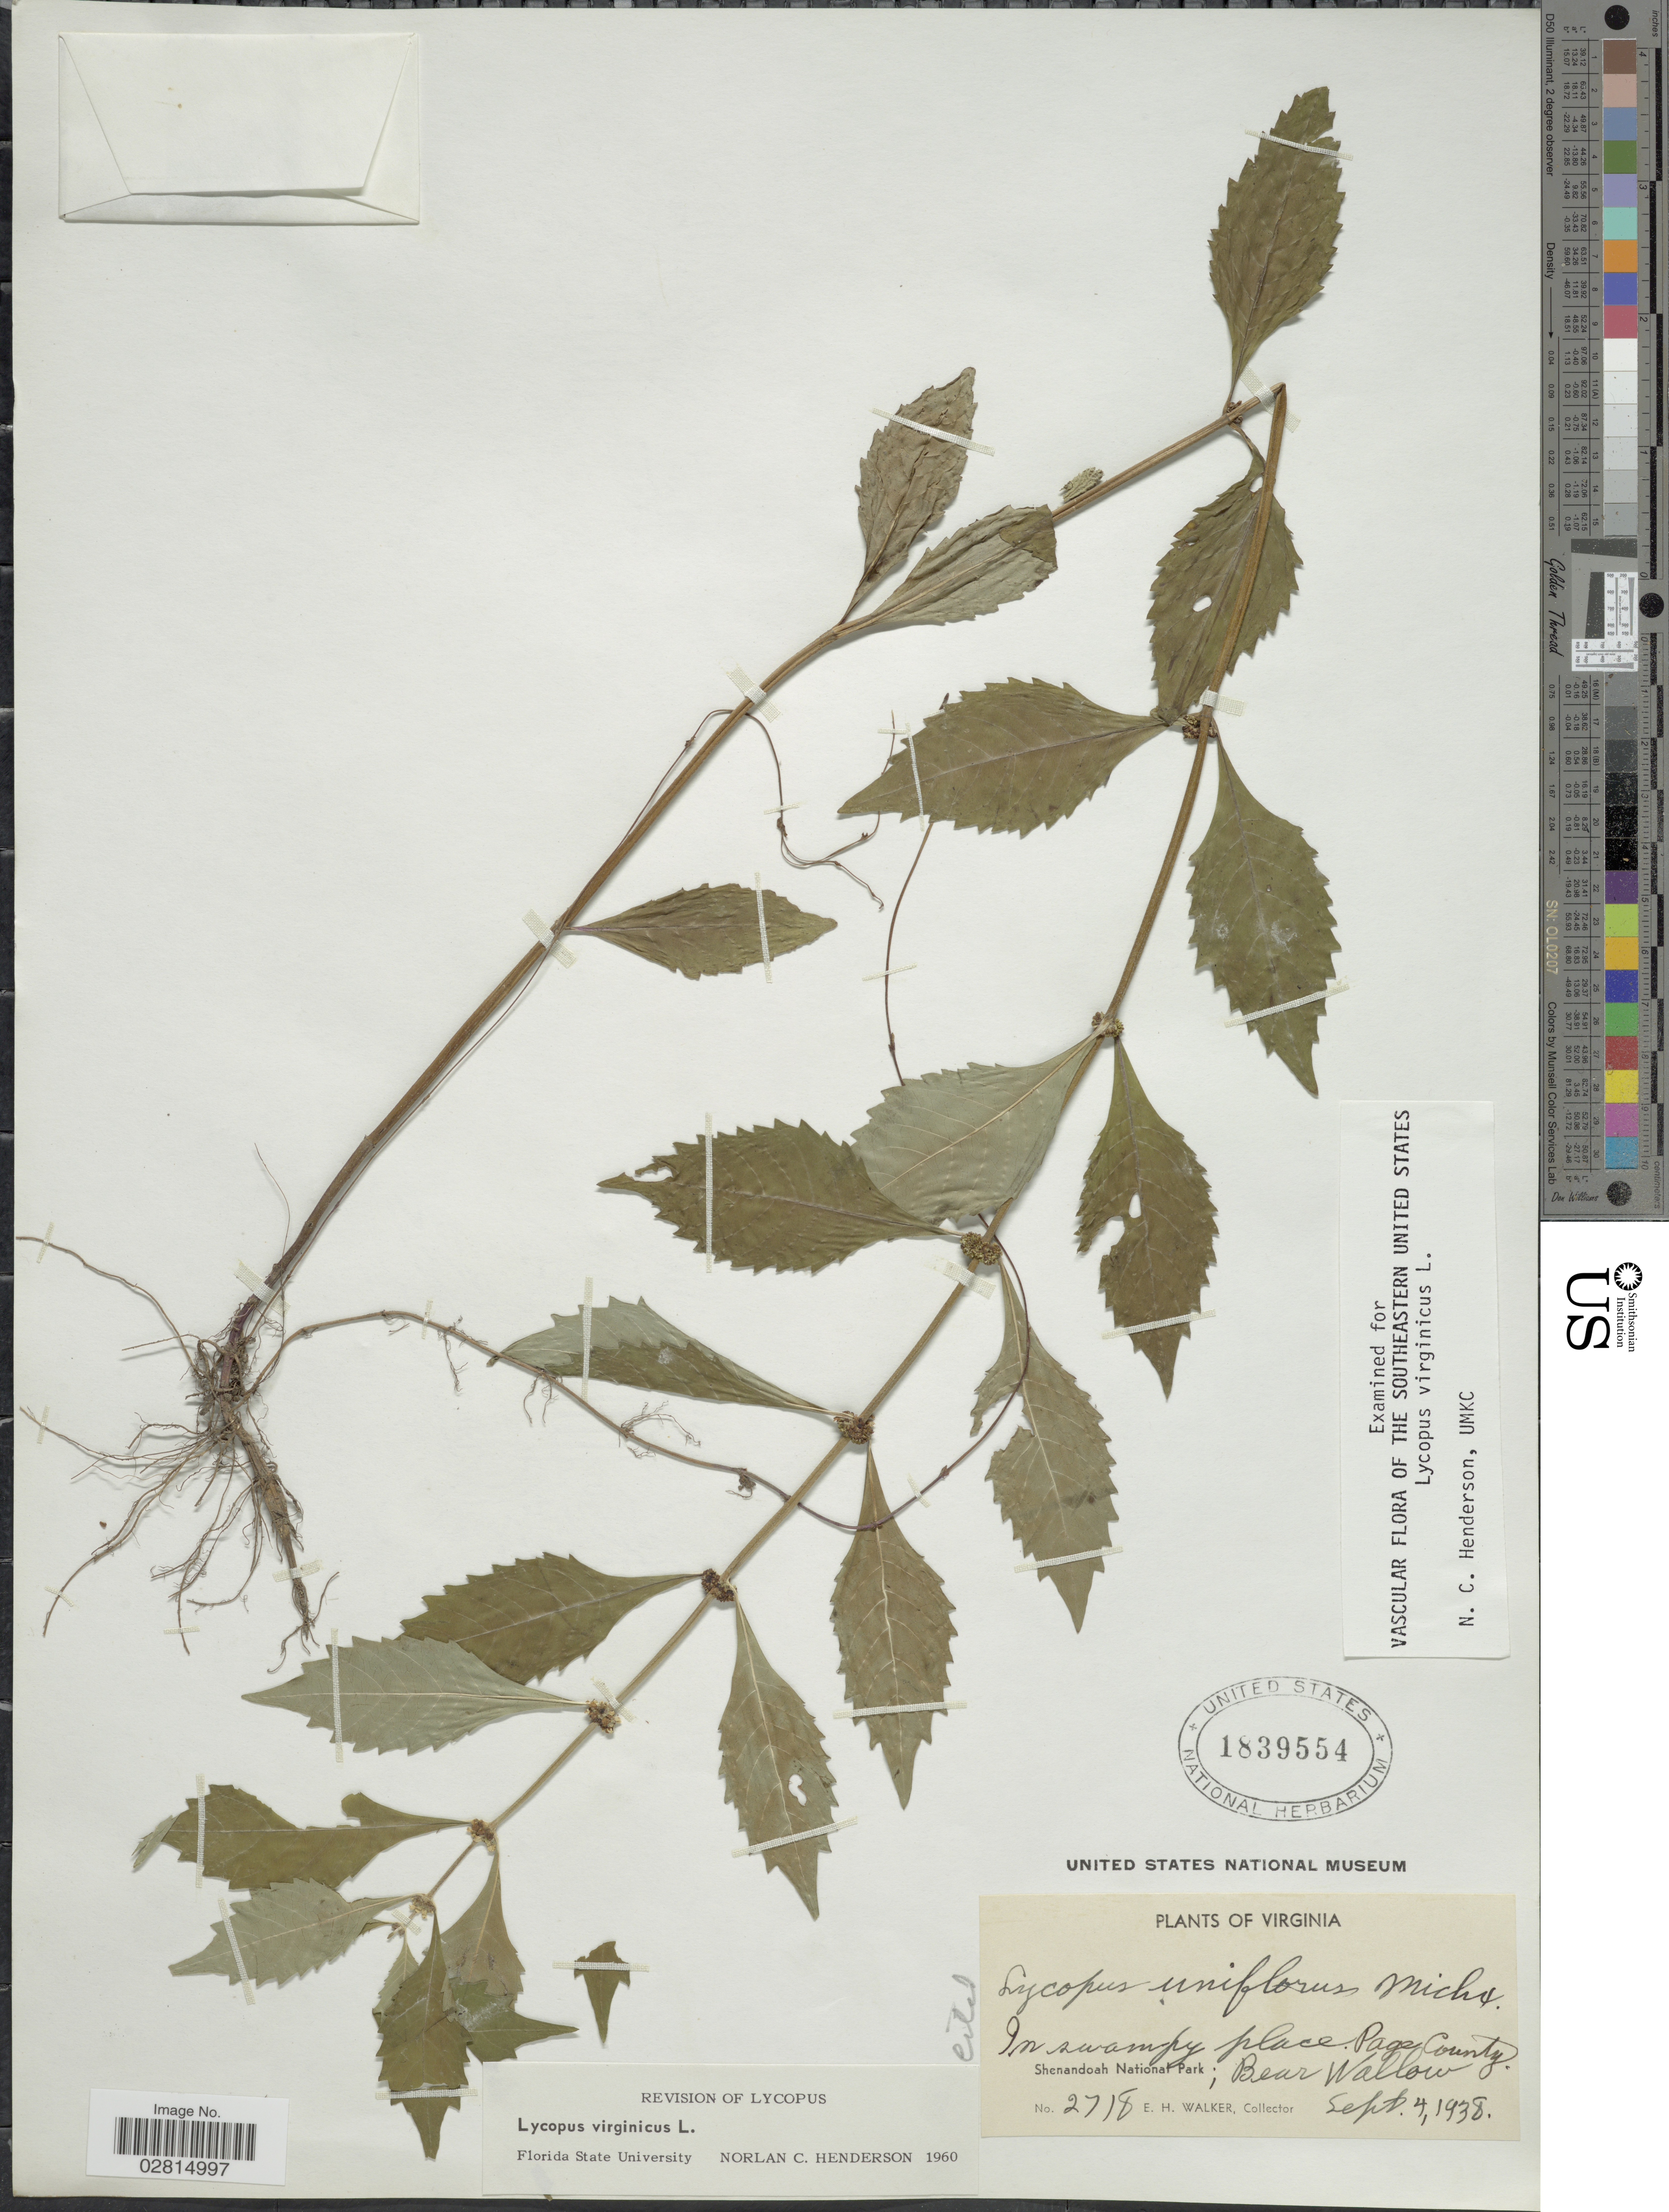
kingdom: Plantae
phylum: Tracheophyta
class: Magnoliopsida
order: Lamiales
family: Lamiaceae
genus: Lycopus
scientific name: Lycopus virginicus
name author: L.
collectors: E. H. Walker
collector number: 2718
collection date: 1938-09-04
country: United States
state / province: Virginia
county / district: Page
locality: Shenandoah National Park; Bear Wallow.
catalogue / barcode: US 1839554